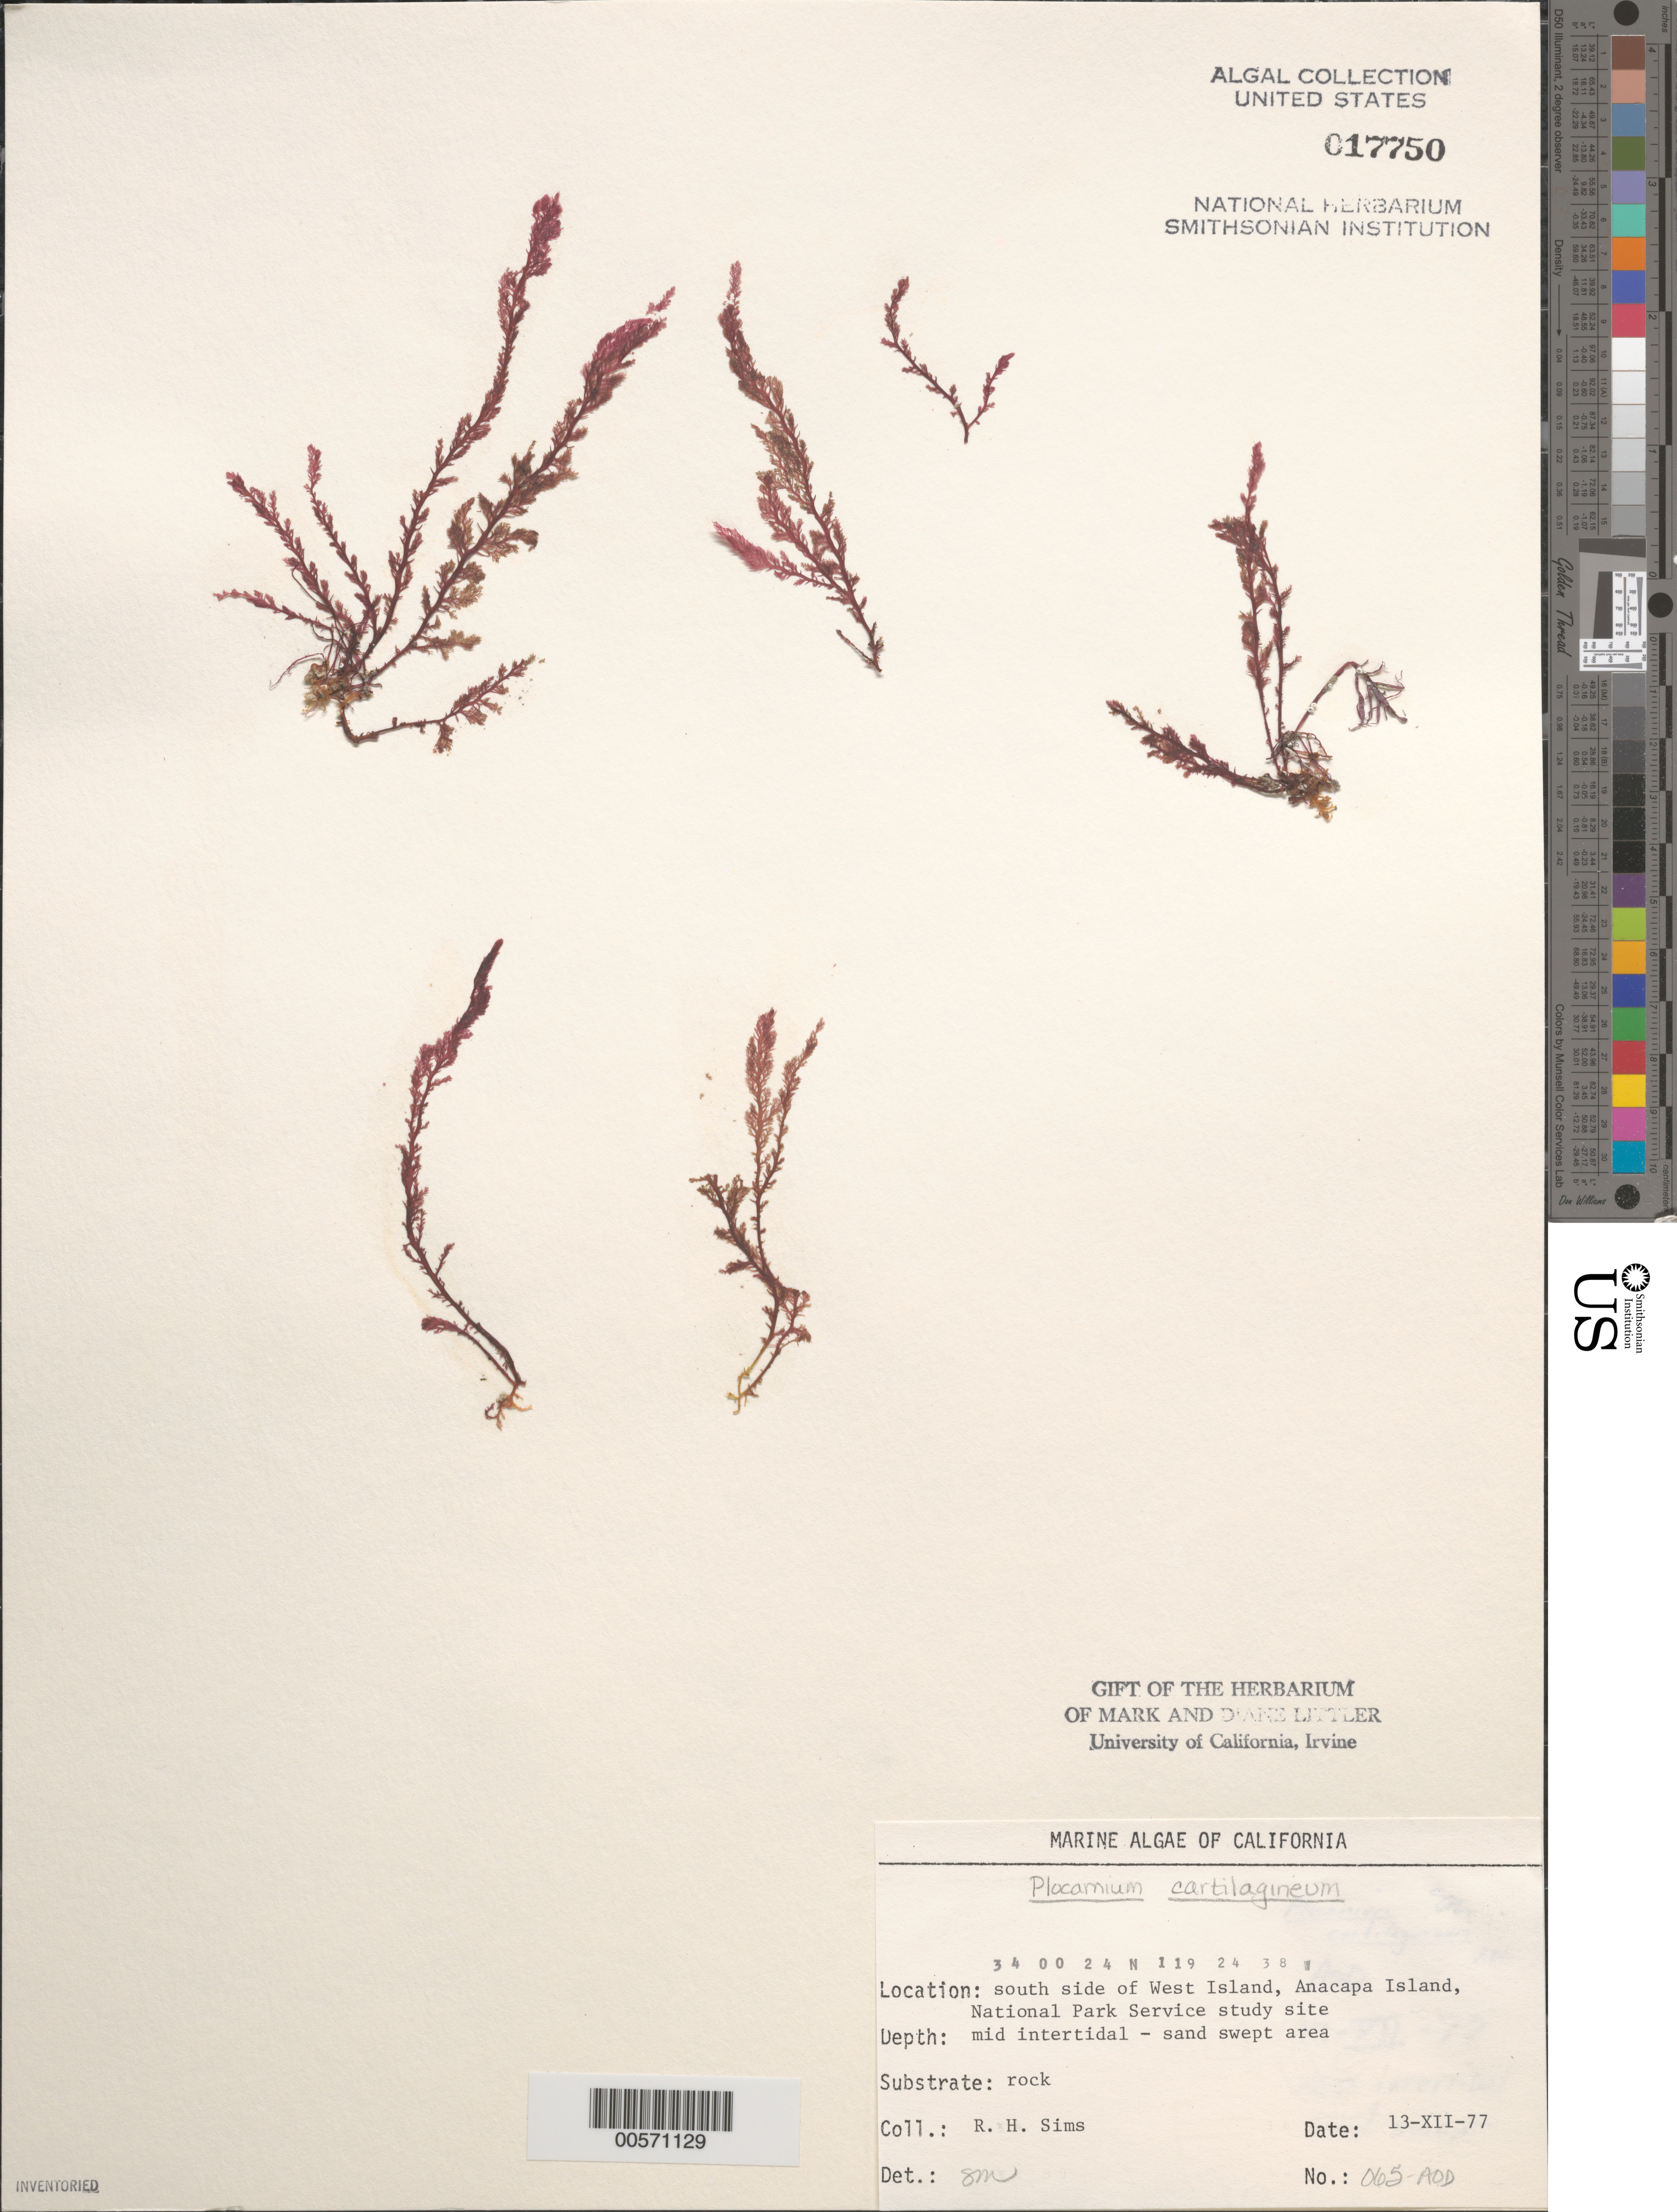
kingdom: Plantae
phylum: Rhodophyta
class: Florideophyceae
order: Plocamiales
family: Plocamiaceae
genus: Plocamium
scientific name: Plocamium cartilagineum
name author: (L.) P.S. Dixon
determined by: Murray, S. N.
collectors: R. H. Sims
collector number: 065-AOD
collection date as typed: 13 Dec 1977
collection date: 1977-12-13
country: United States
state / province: California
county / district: Ventura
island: Anacapa Island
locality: South side of west island [National Park Service site]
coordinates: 34 00'24"N, 118 24'38"W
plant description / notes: BLM-SOCALBIGHT Rocky Intertidal Survey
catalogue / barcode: US 17750